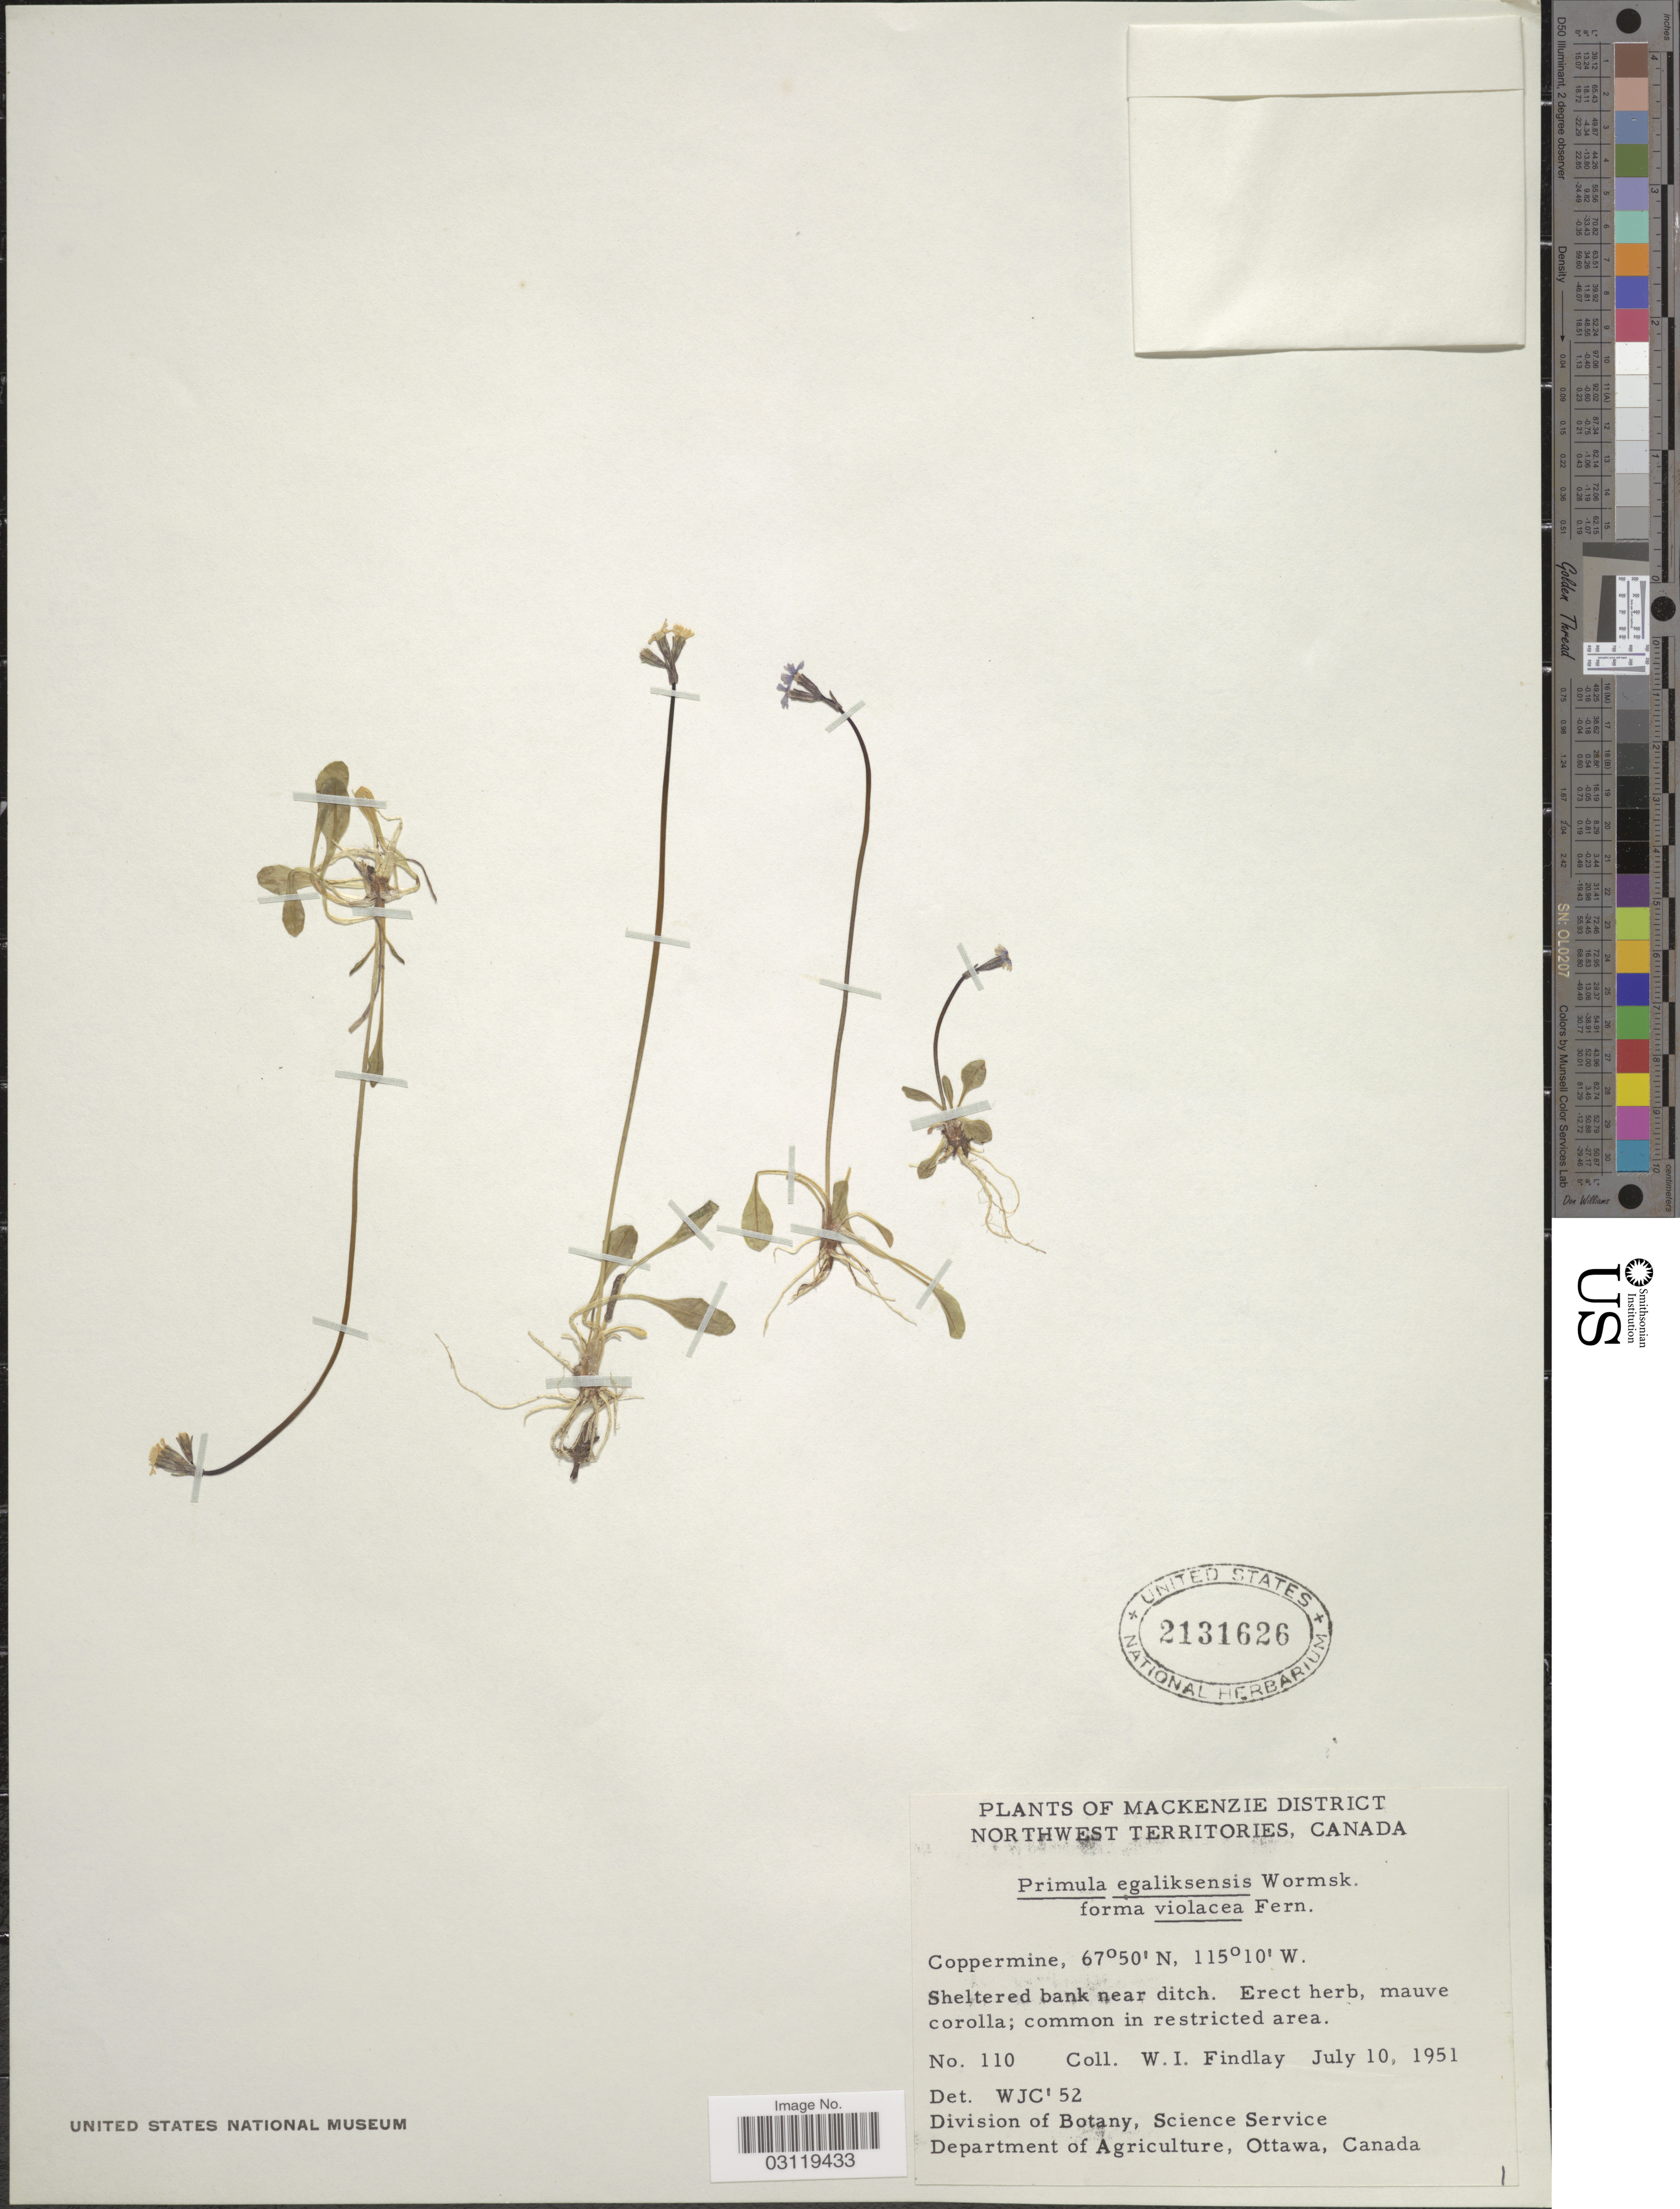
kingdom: Plantae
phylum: Tracheophyta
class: Magnoliopsida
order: Ericales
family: Primulaceae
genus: Primula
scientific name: Primula egaliksensis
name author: Wormsk.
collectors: W. Findlay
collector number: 110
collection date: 1951-07-10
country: Canada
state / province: Northwest Territories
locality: Mackenzie District. Coppermine.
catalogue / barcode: US 2131626